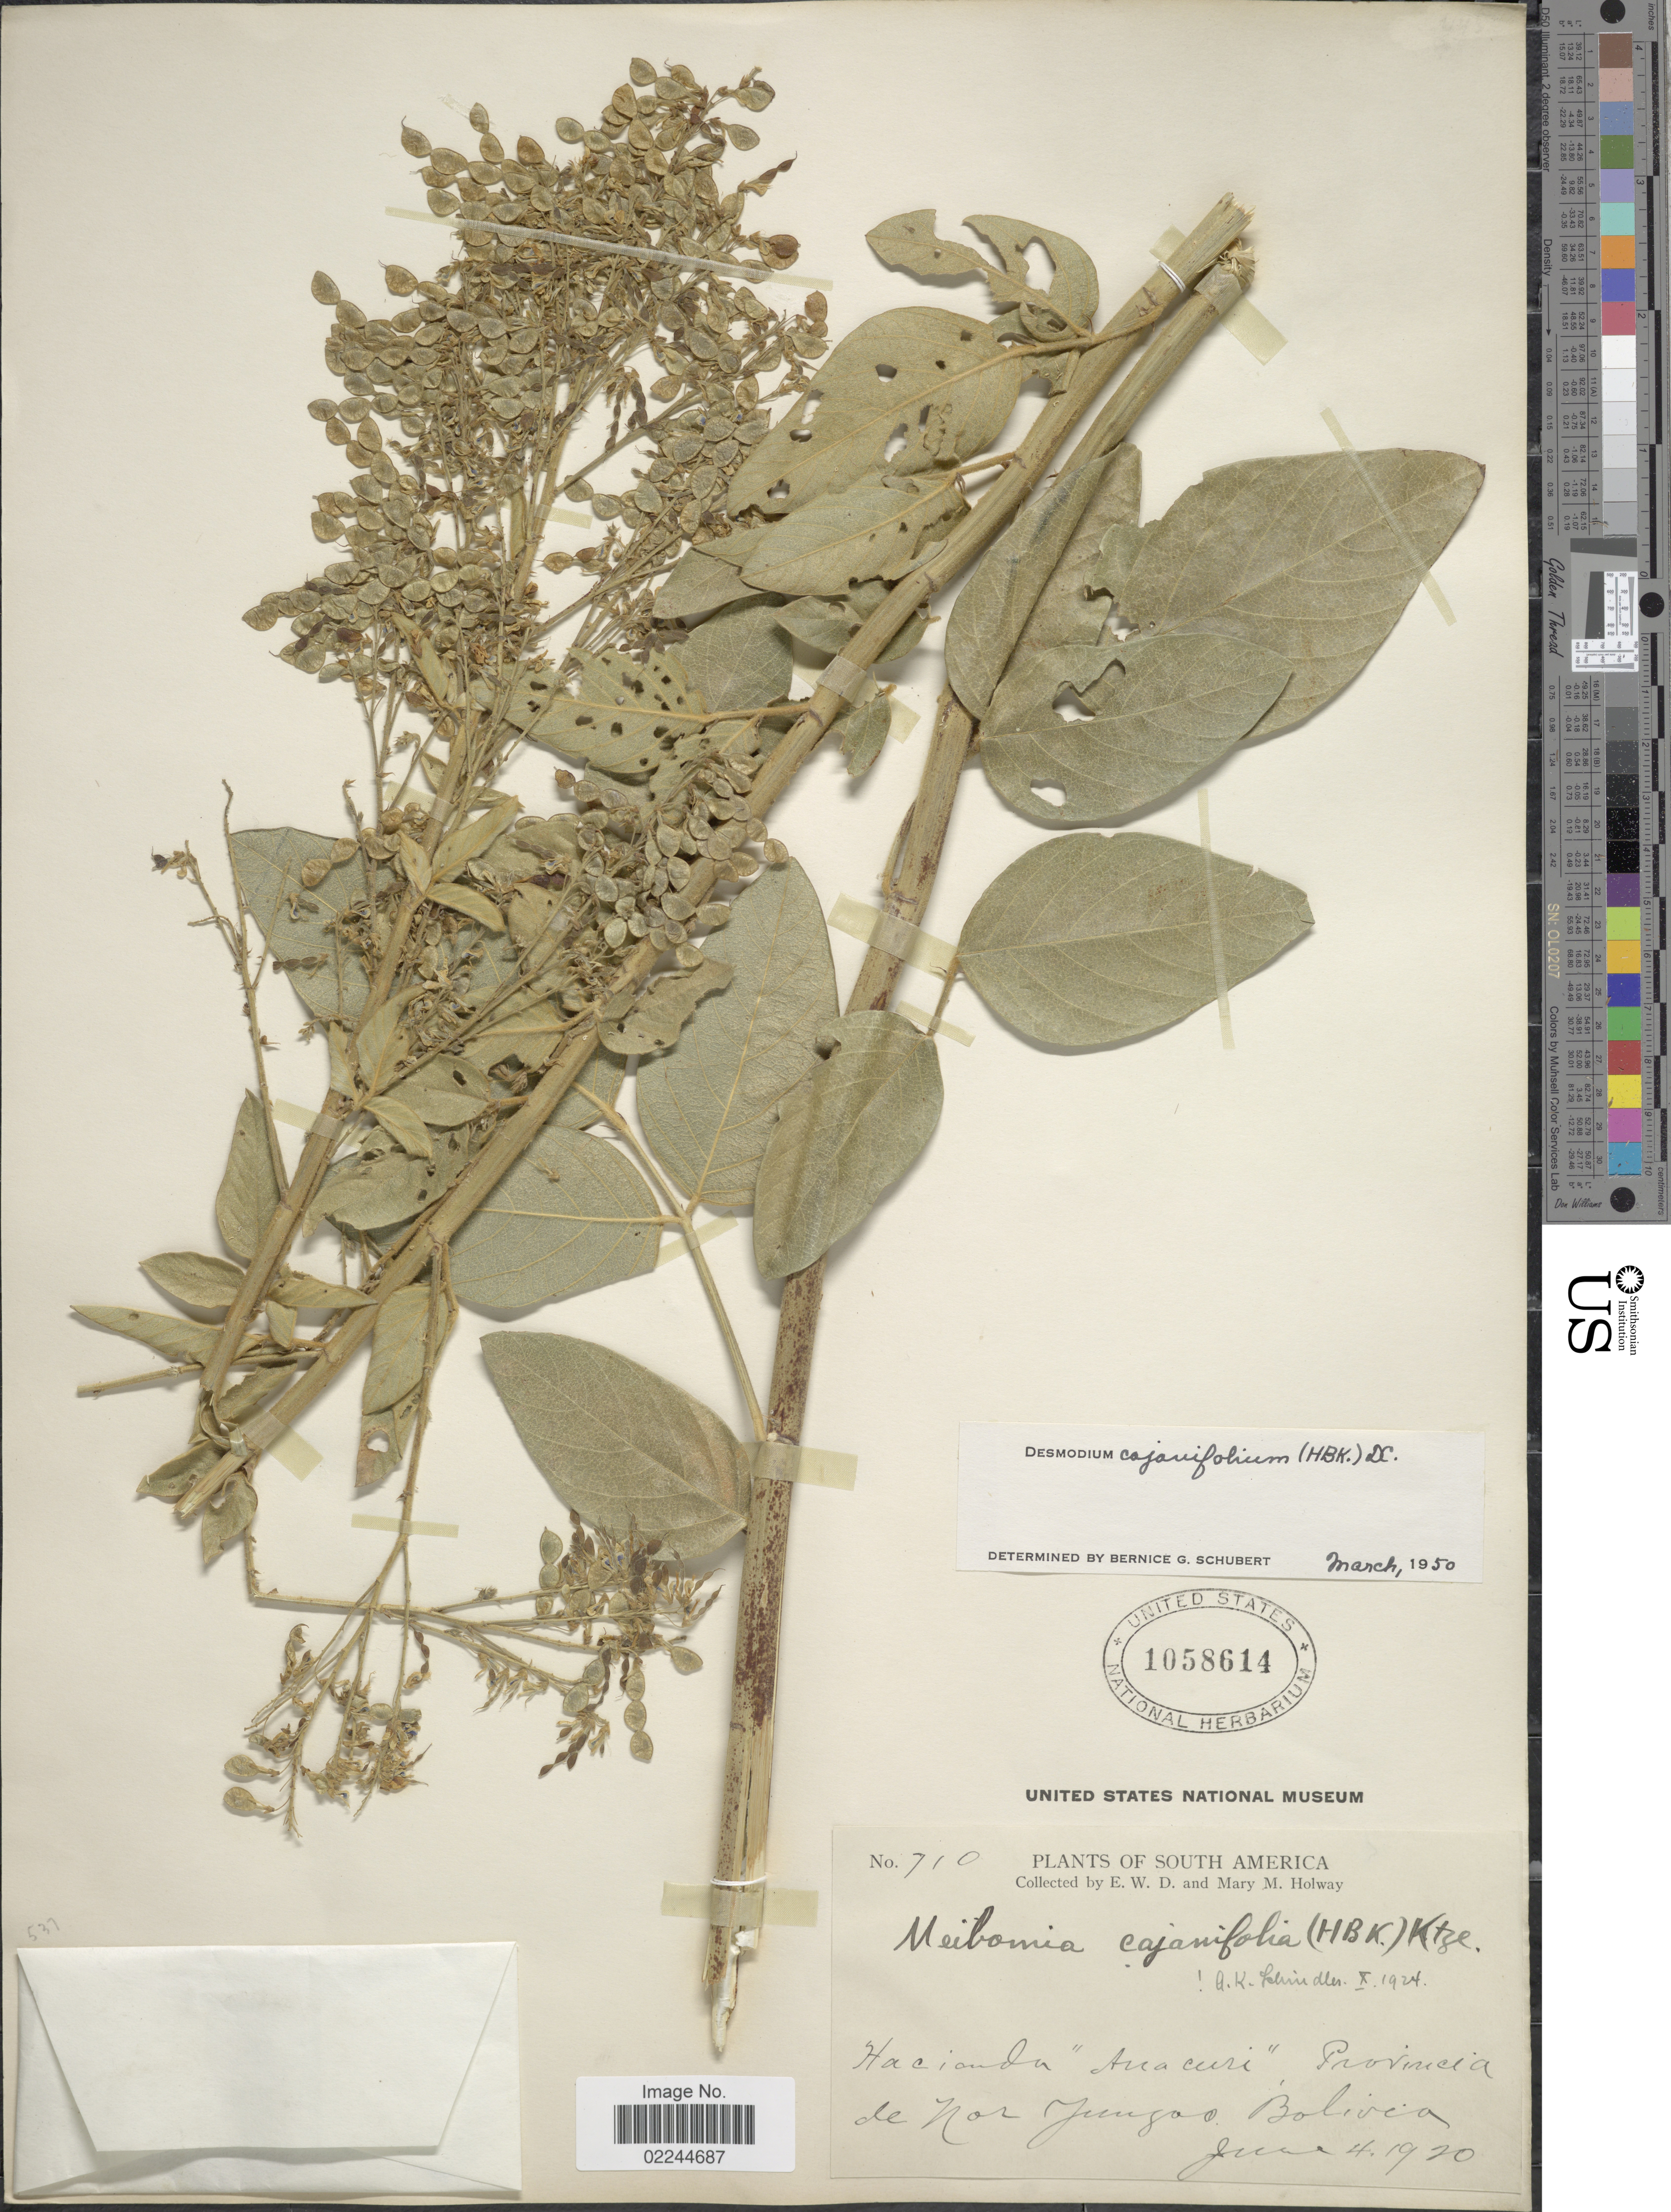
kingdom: Plantae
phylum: Tracheophyta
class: Magnoliopsida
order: Fabales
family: Fabaceae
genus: Desmodium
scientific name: Desmodium cajanifolium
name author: (Kunth) DC.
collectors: E. W. D. Holway & M. M. Holway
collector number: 710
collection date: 1920-06-04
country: Bolivia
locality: Hacienda "Aracuri" Provincia de Nor Yungas.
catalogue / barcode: US 1058614